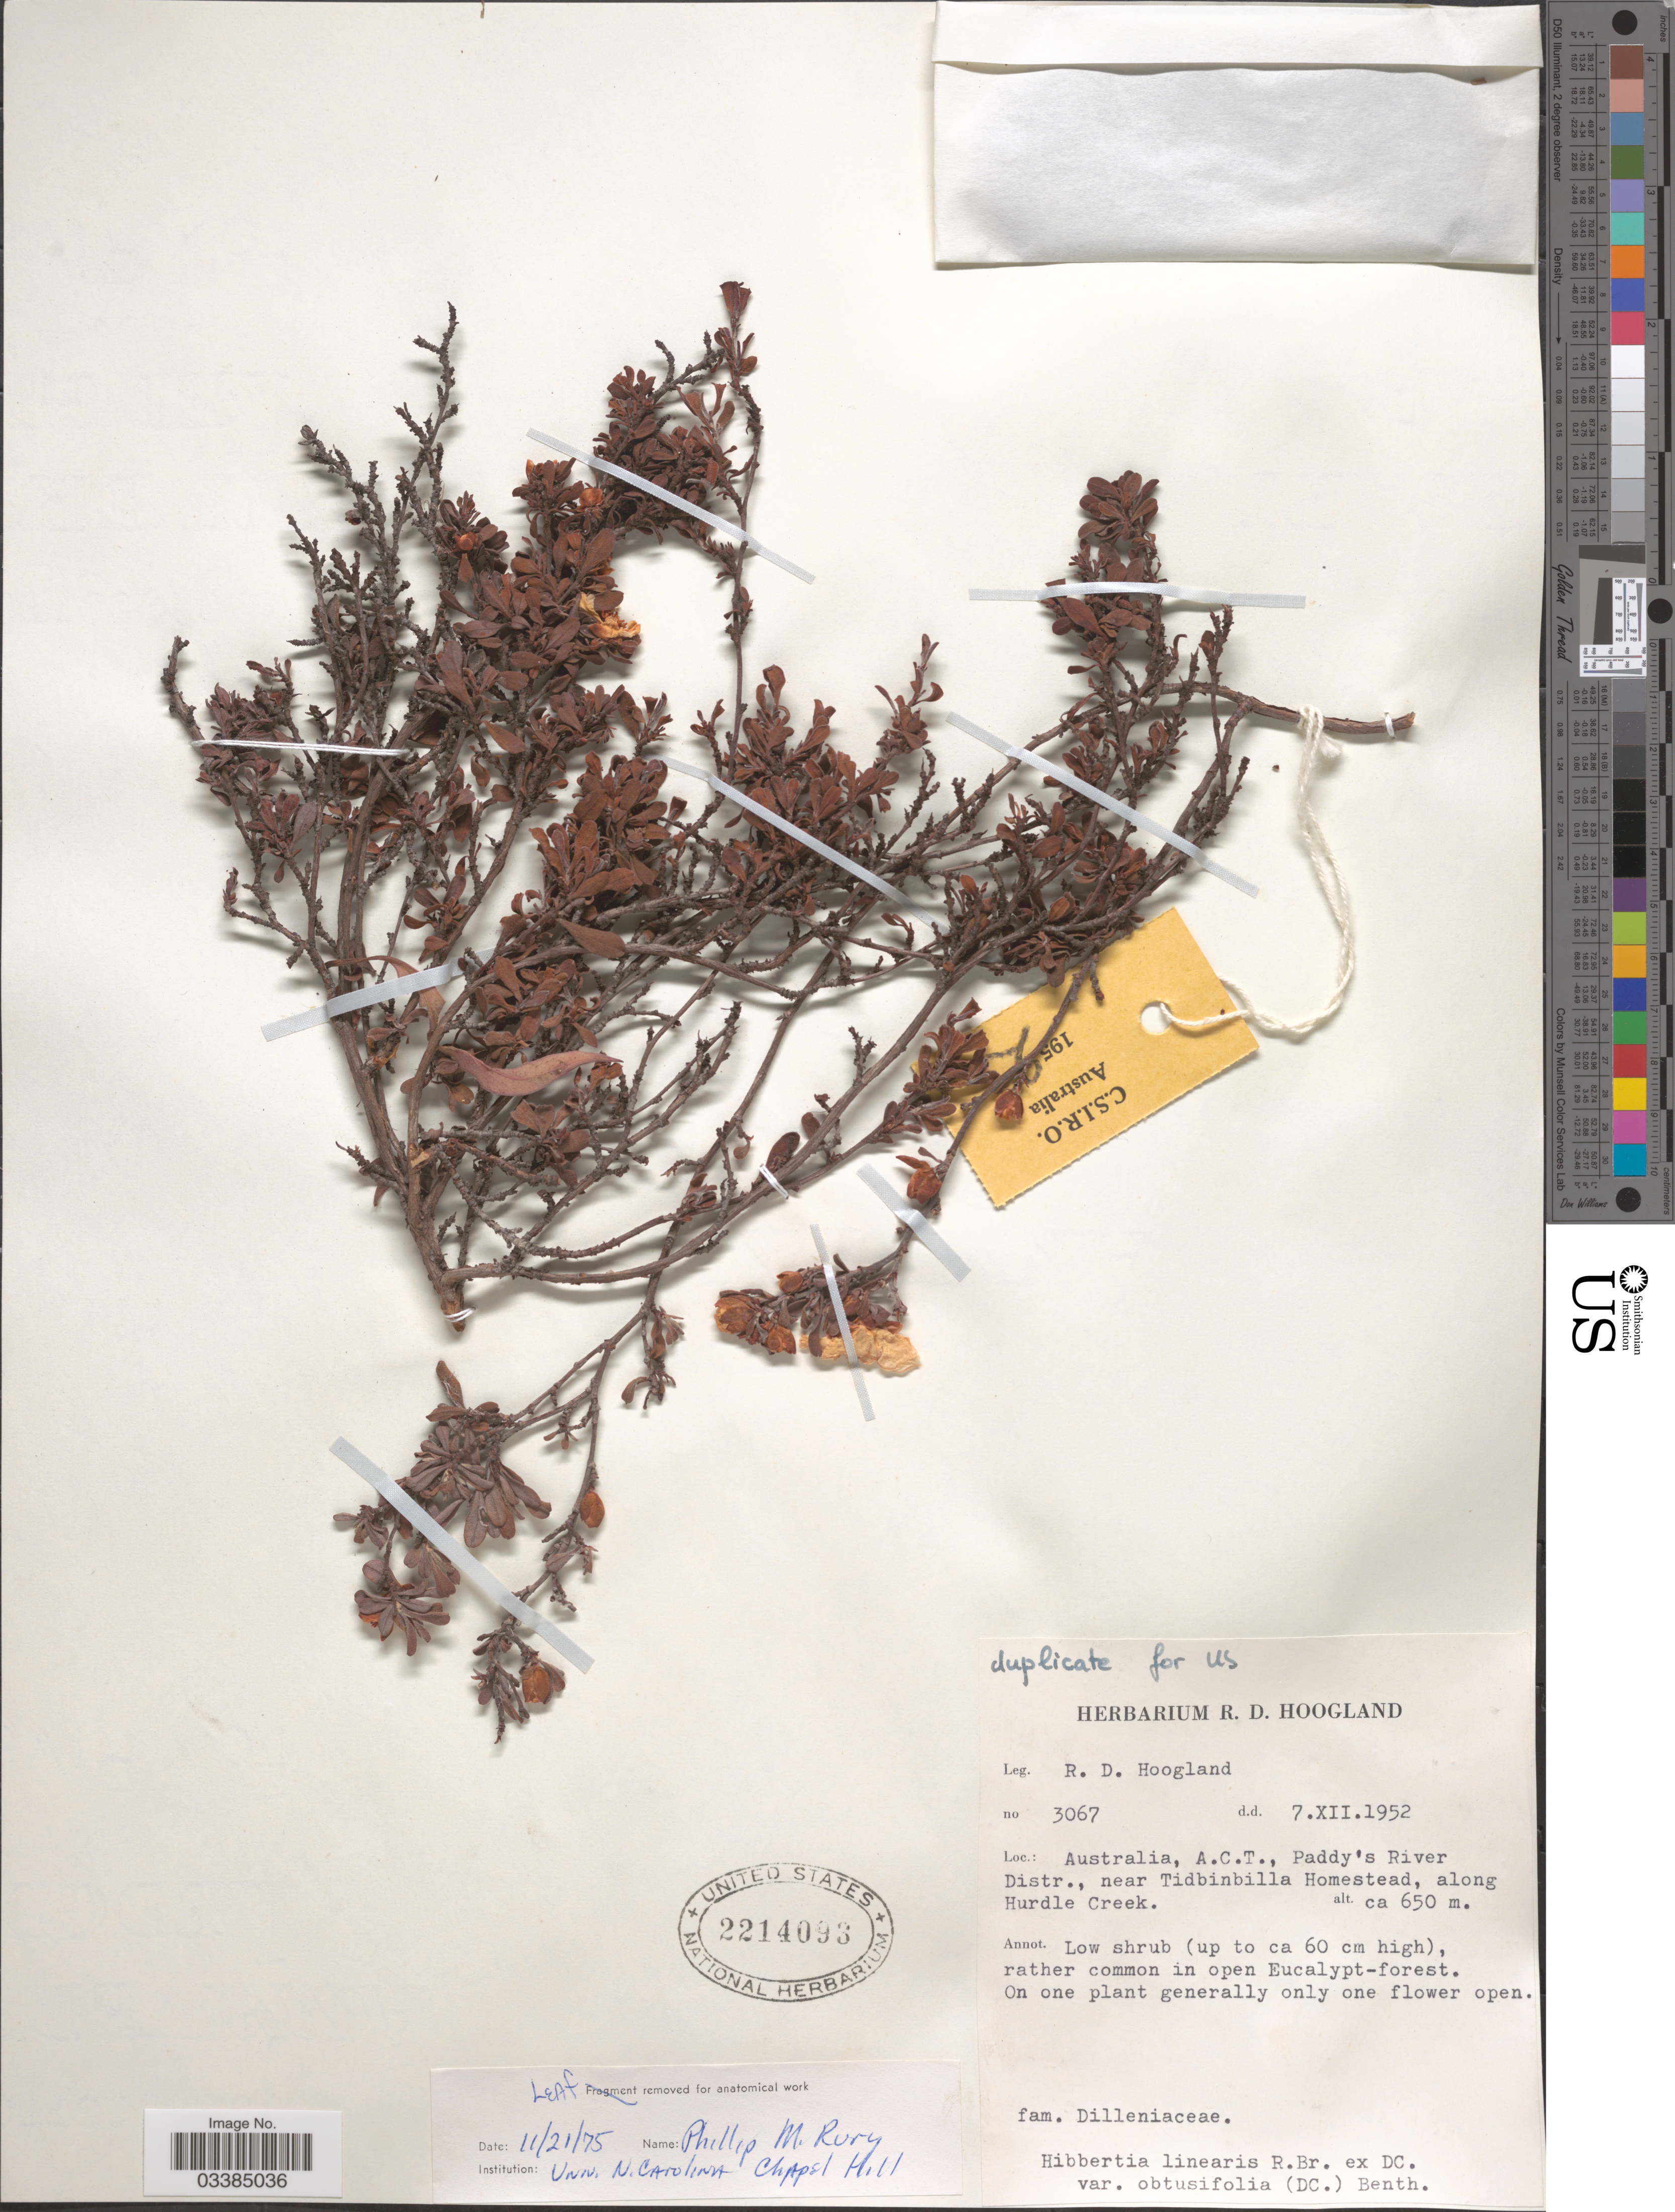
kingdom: Plantae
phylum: Tracheophyta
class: Magnoliopsida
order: Dilleniales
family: Dilleniaceae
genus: Hibbertia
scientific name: Hibbertia linearis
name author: R. Br. ex DC.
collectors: R. D. Hoogland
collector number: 3067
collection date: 1952-12-07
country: Australia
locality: A.C.T., Paddy's River Distr., near Tidbinbilla Homestead, along Hurdle Creek.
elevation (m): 650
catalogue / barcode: US 2214093